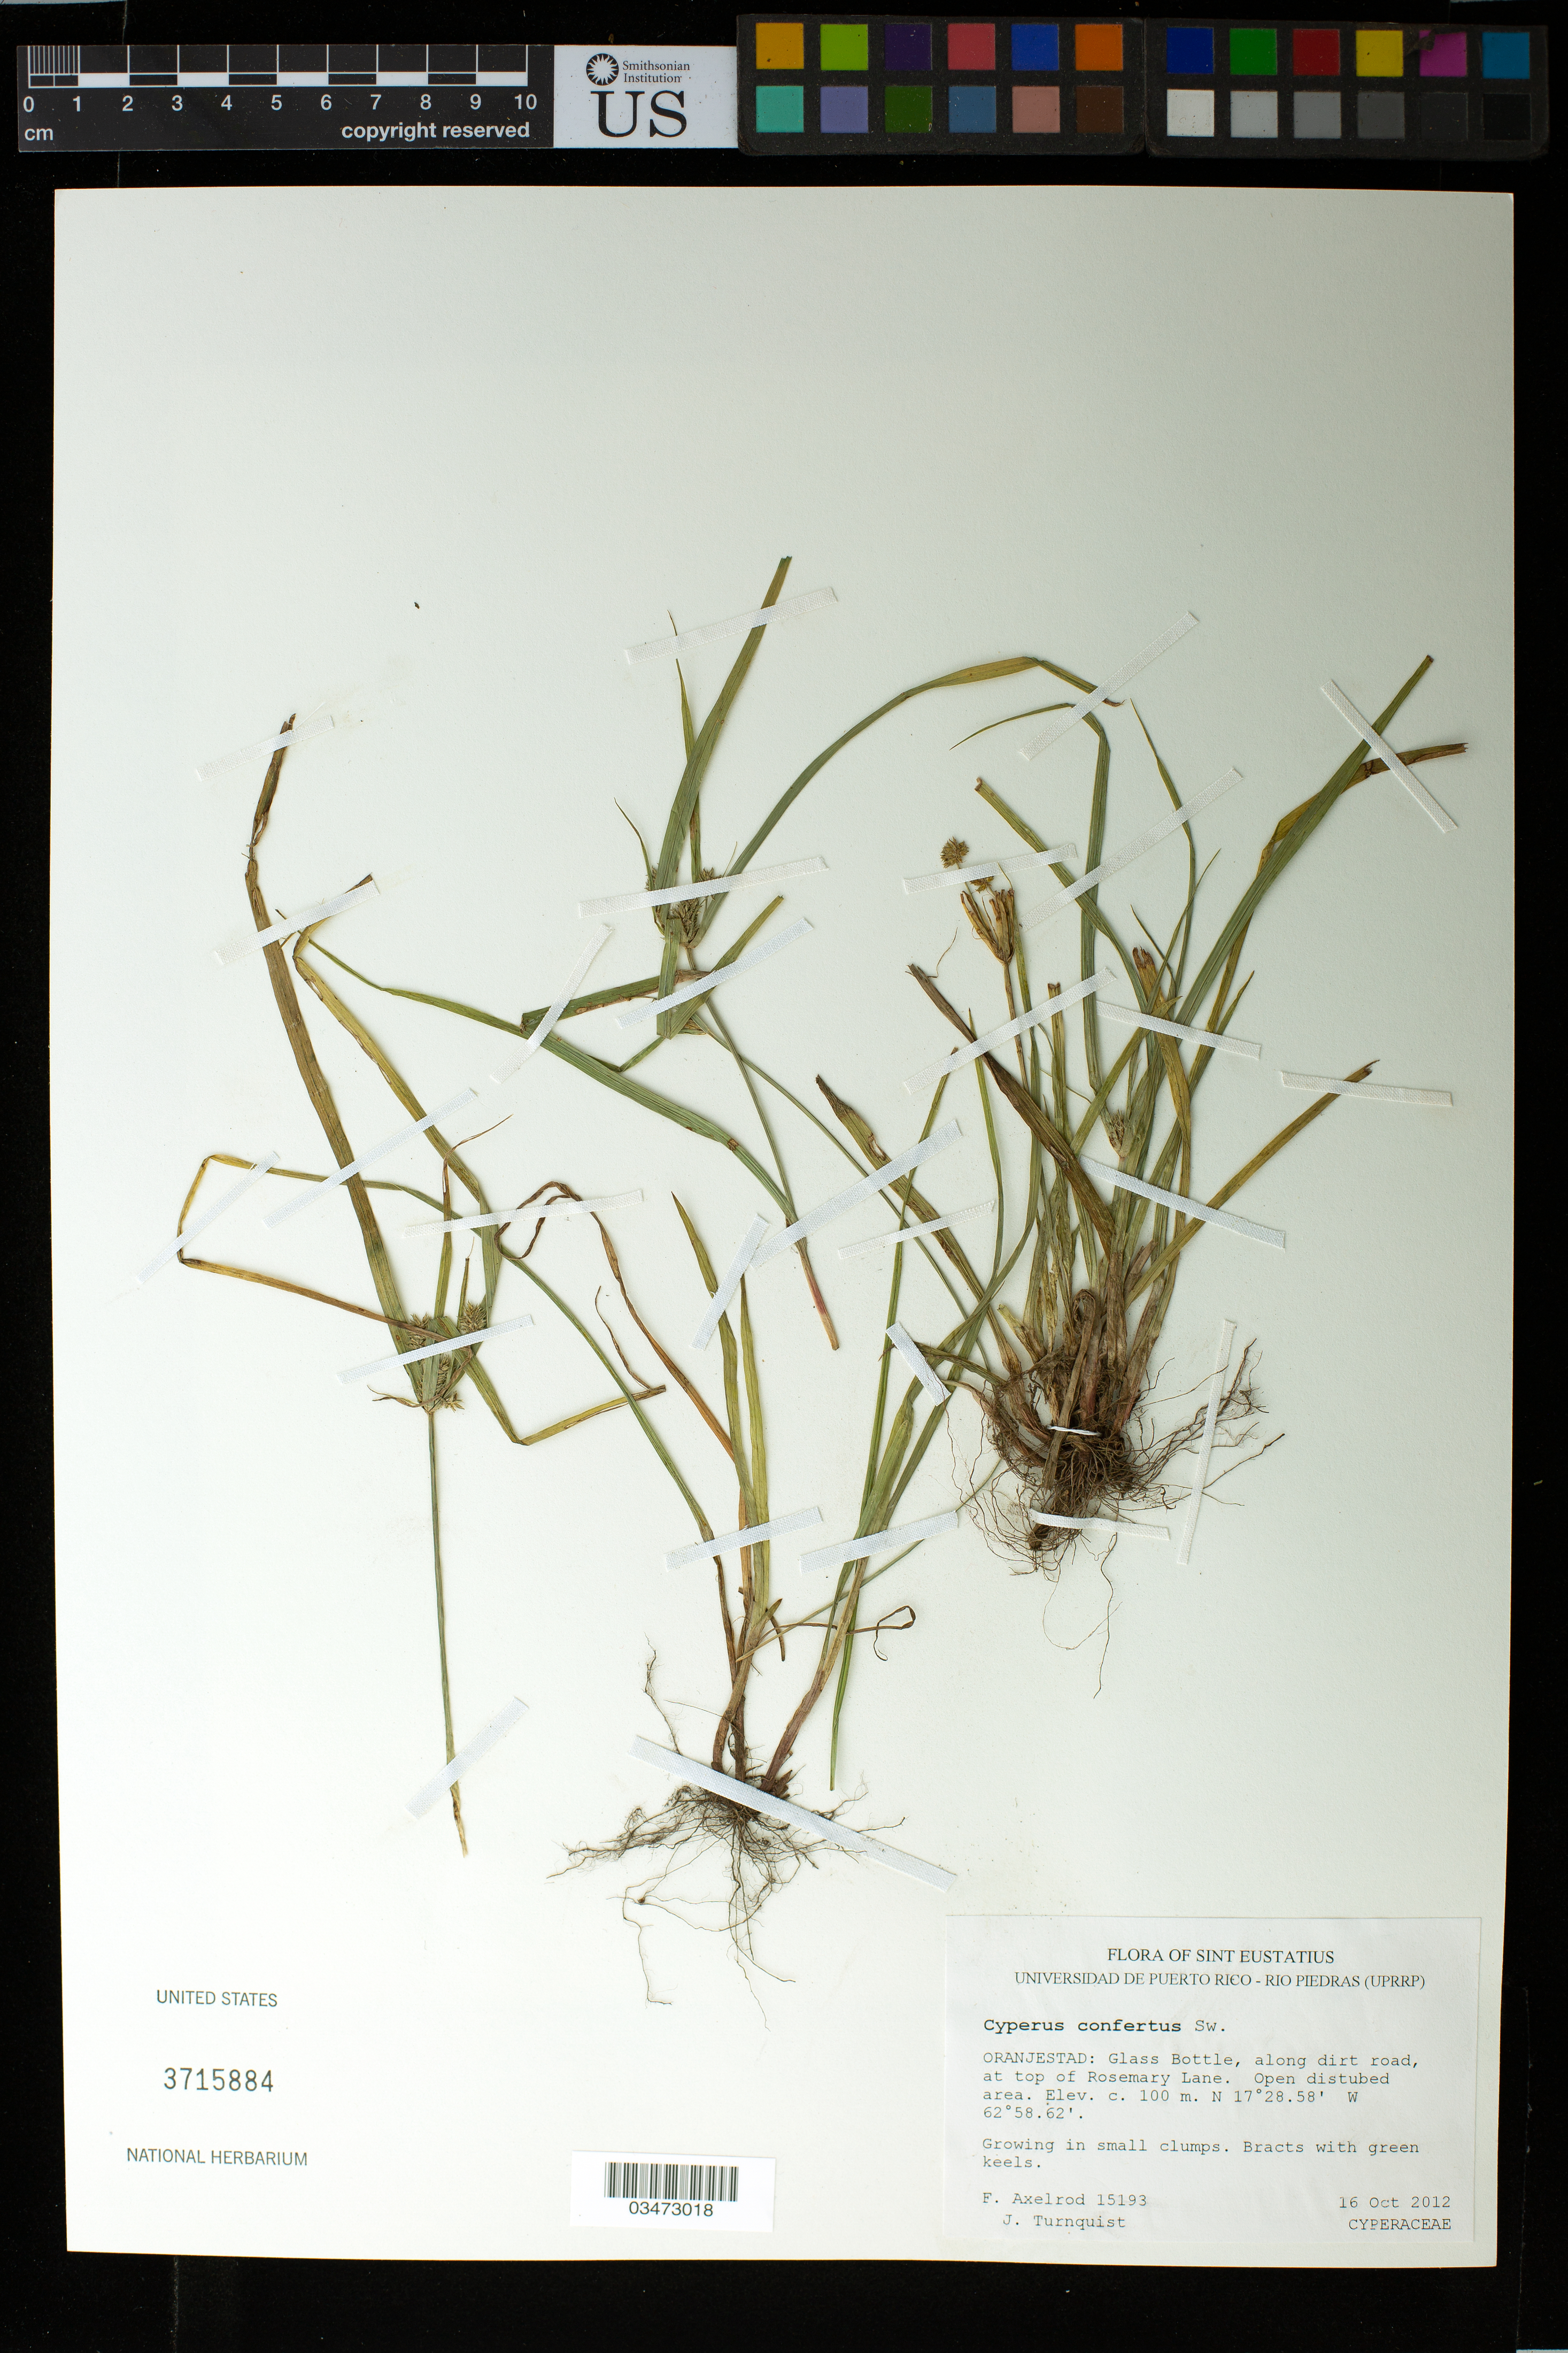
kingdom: Plantae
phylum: Tracheophyta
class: Liliopsida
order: Poales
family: Cyperaceae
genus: Cyperus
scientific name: Cyperus confertus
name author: Sw.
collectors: F. S. Axelrod & J. Turnquist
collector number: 15193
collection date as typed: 16 Oct 2012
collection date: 2012-10-16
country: Netherlands Antilles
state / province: ABC Islands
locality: Oranjestad: Glass Bottle, along dirt road, at top of Rosemary Lane. Open distubed area.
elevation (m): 100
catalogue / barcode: US 3715884